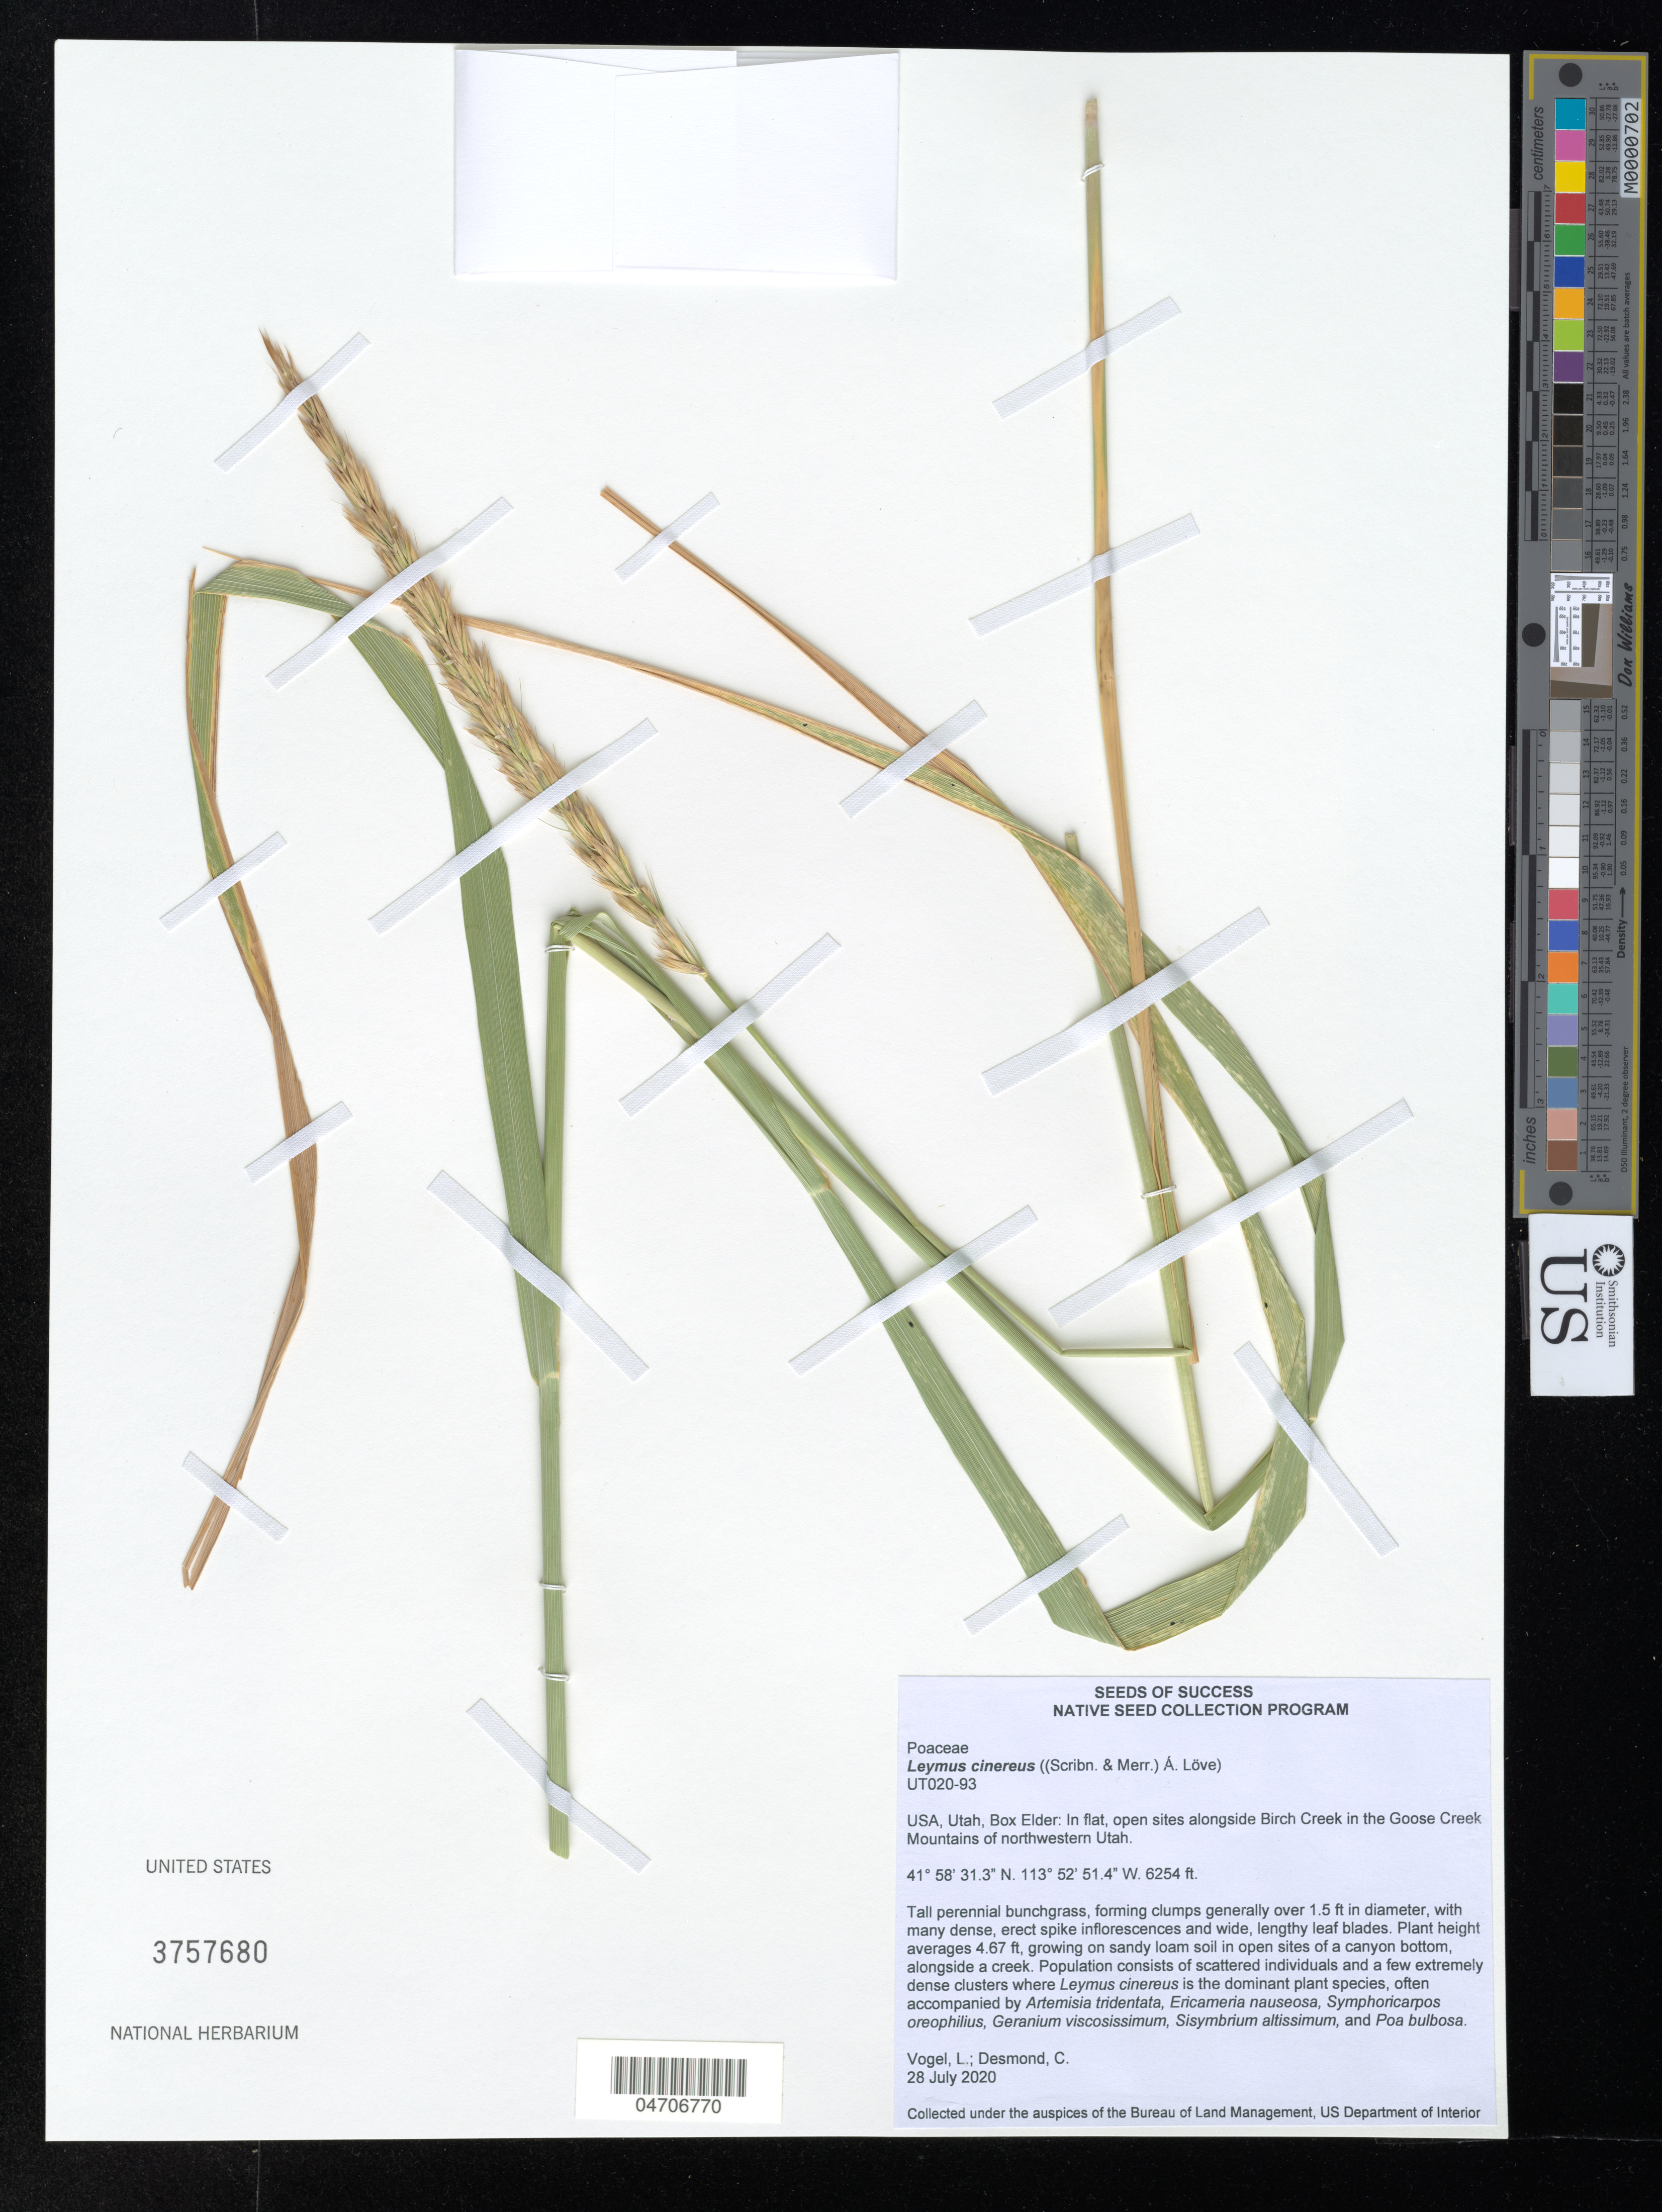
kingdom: Plantae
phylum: Tracheophyta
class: Liliopsida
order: Poales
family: Poaceae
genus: Leymus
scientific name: Leymus cinereus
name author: (Scribn. & Merr.) Á. Löve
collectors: L. H. Vogel & C. Desmond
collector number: UT020-93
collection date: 2020-07-28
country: United States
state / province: Utah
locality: Box Elder: In flat, open sites alongside Birch Creek in the Goose Creek Mountains of northwestern Utah.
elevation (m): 1906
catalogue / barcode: US 3757680